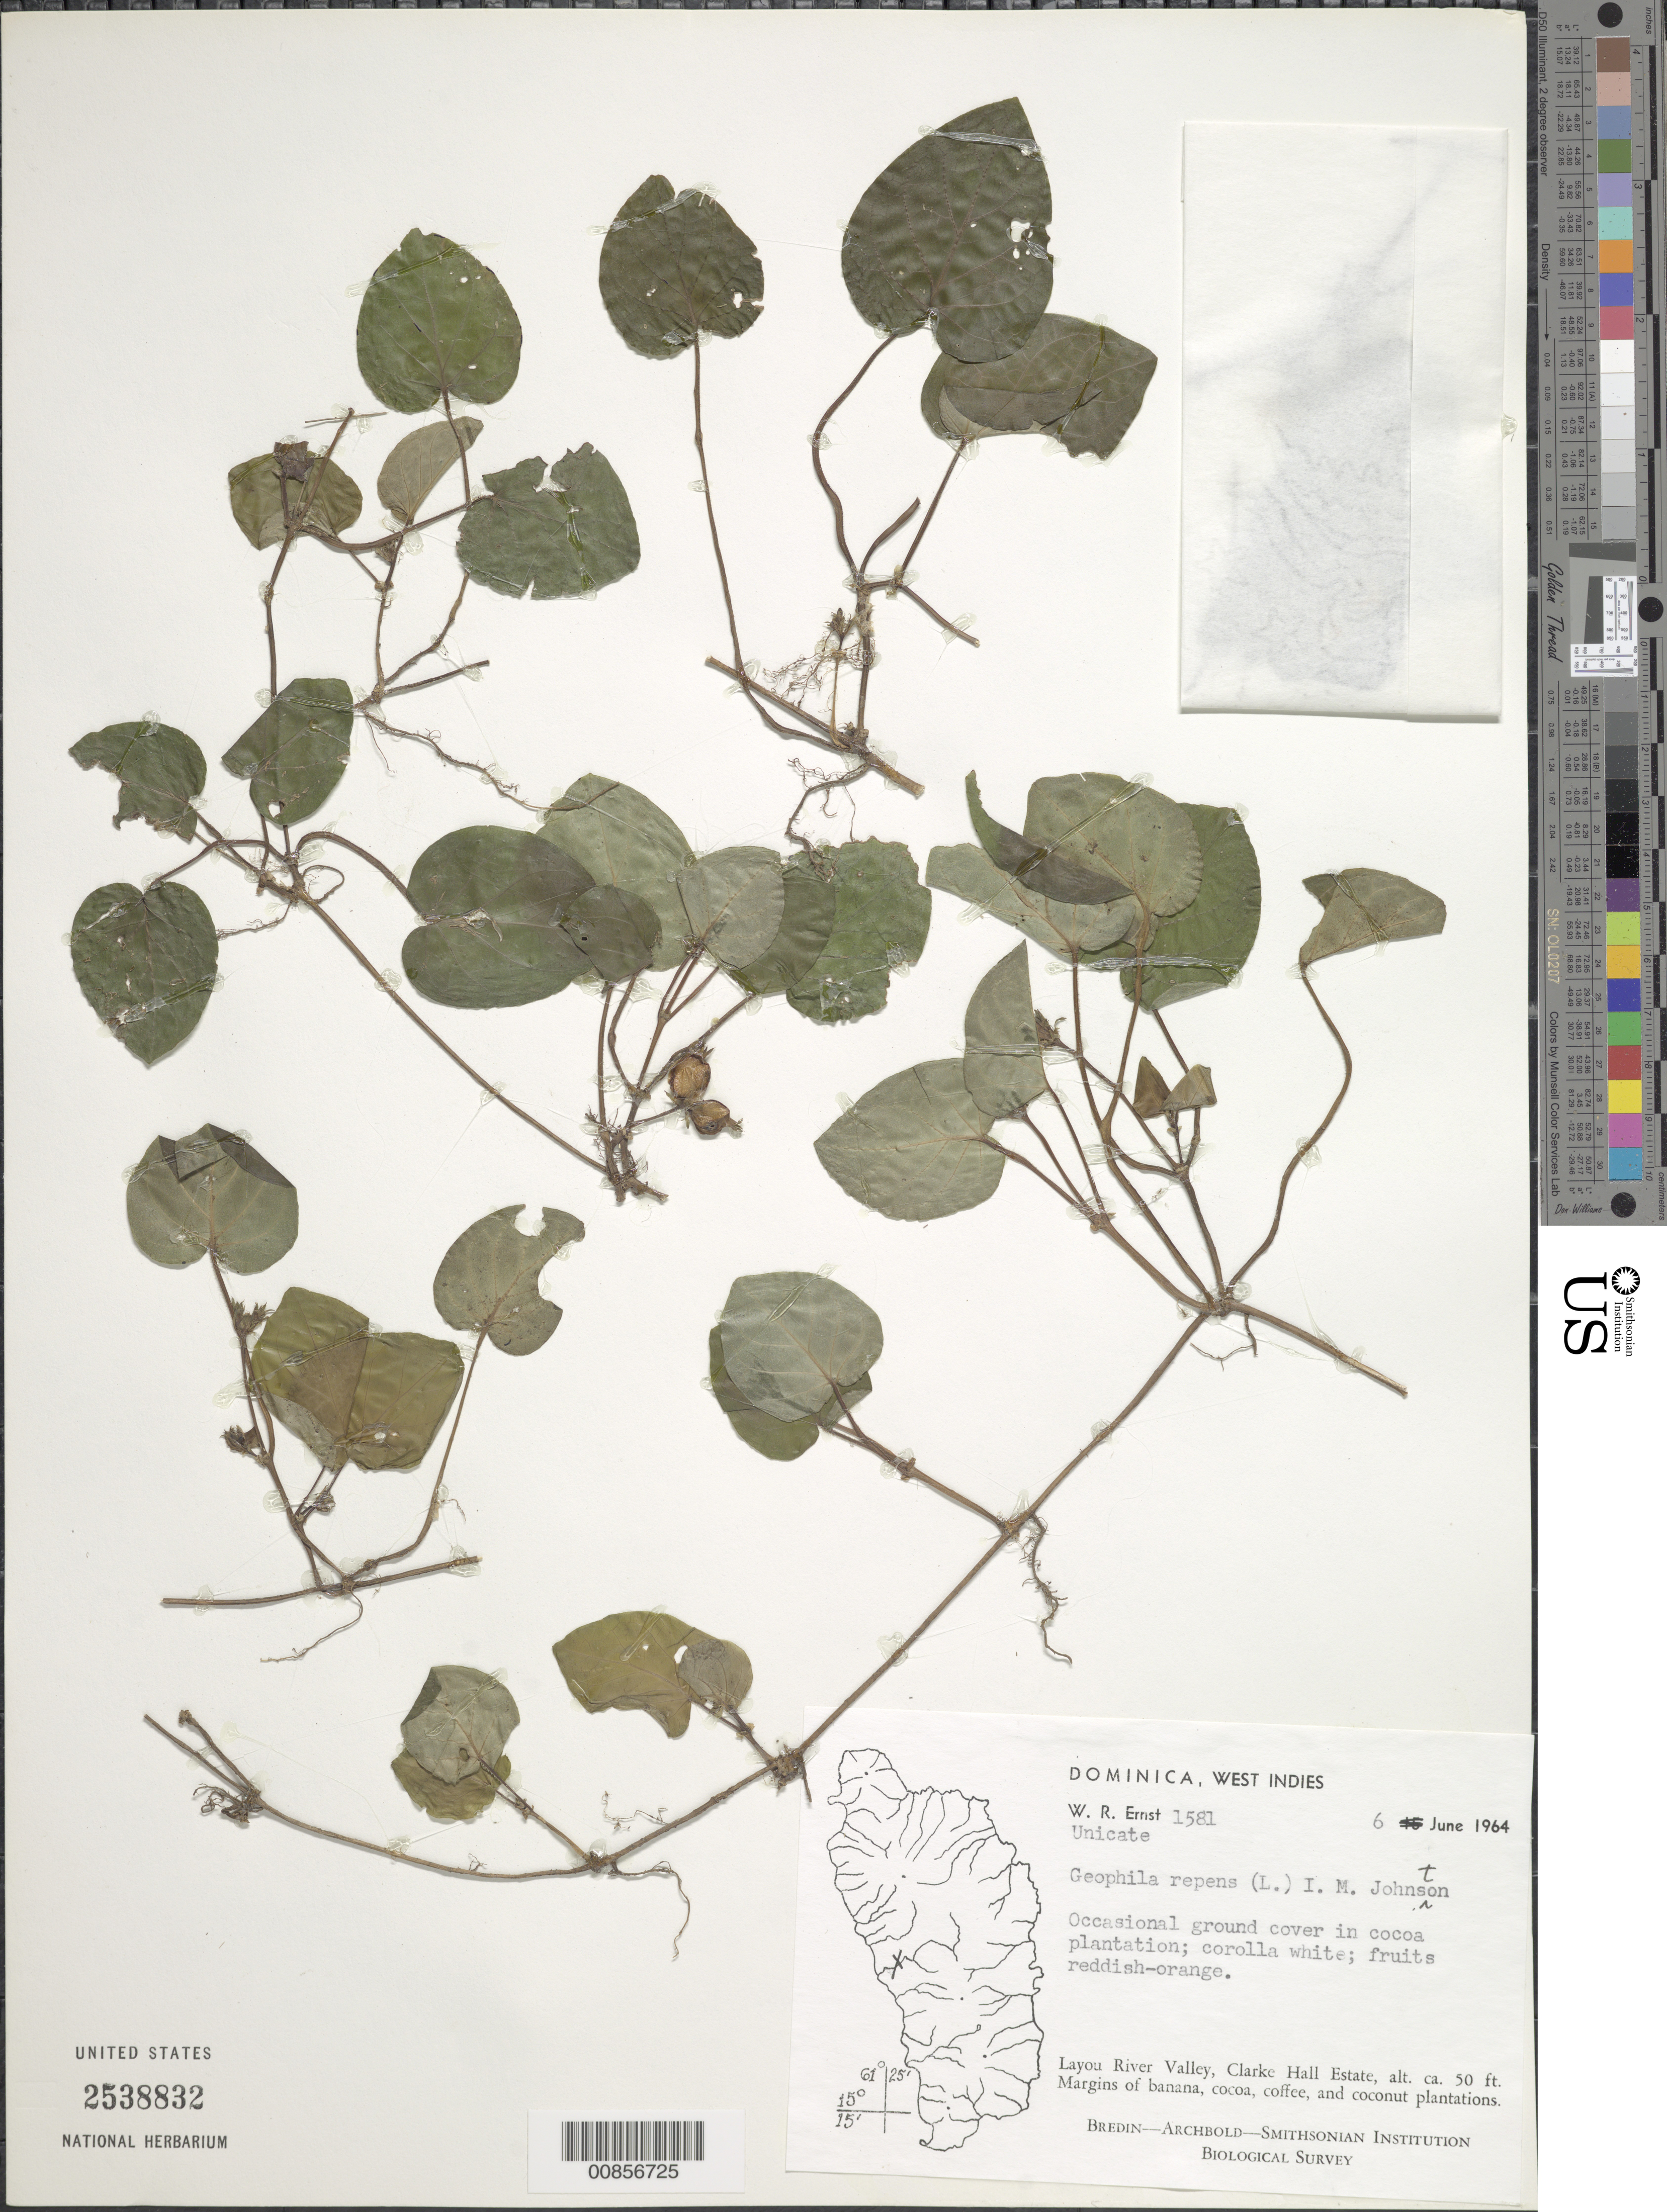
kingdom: Plantae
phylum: Tracheophyta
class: Magnoliopsida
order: Gentianales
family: Rubiaceae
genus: Geophila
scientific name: Geophila repens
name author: (L.) I.M. Johnst.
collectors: W. R. Ernst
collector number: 1581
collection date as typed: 06 Jun 1964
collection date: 1964-06-06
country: Dominica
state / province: St. Joseph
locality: Layou River Valley, Clarke Hall Estate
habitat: Margins of cocoa plantation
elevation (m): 15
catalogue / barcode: US 2538832